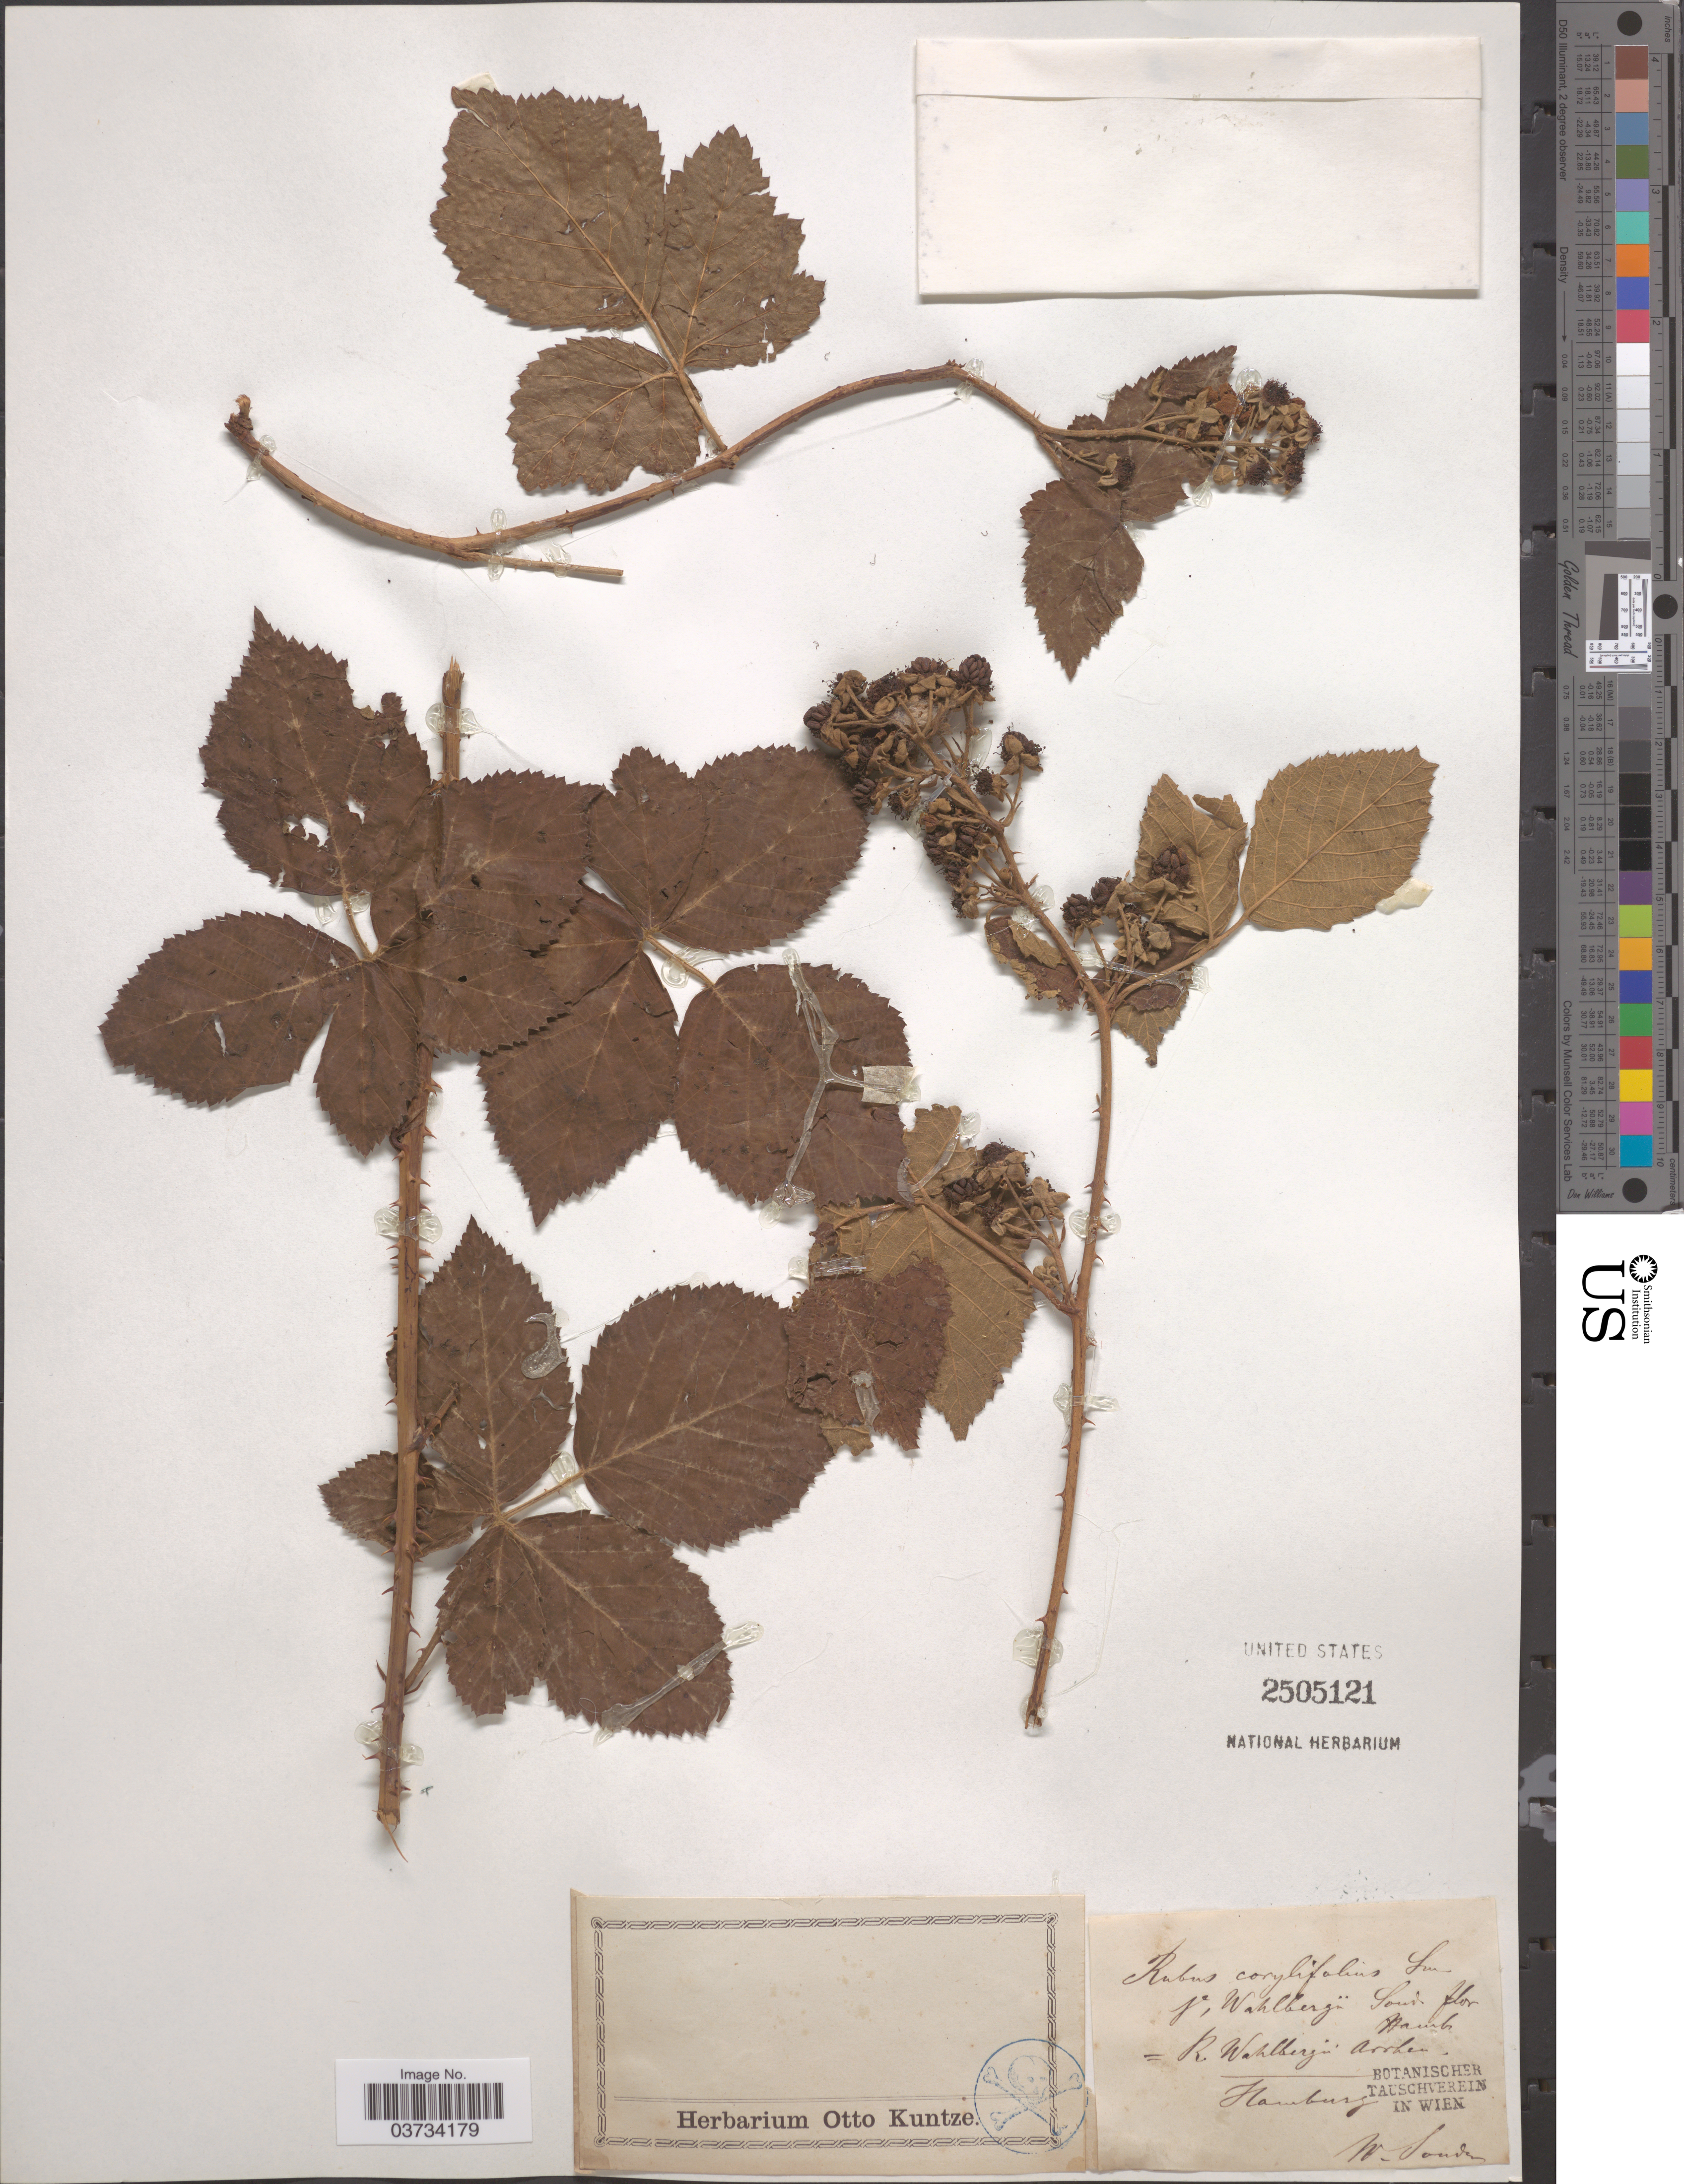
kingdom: Plantae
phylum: Tracheophyta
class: Magnoliopsida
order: Rosales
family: Rosaceae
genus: Rubus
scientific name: Rubus corylifolius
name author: Hayne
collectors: W. Sonder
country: Germany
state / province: Hamburg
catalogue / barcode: US 2505121